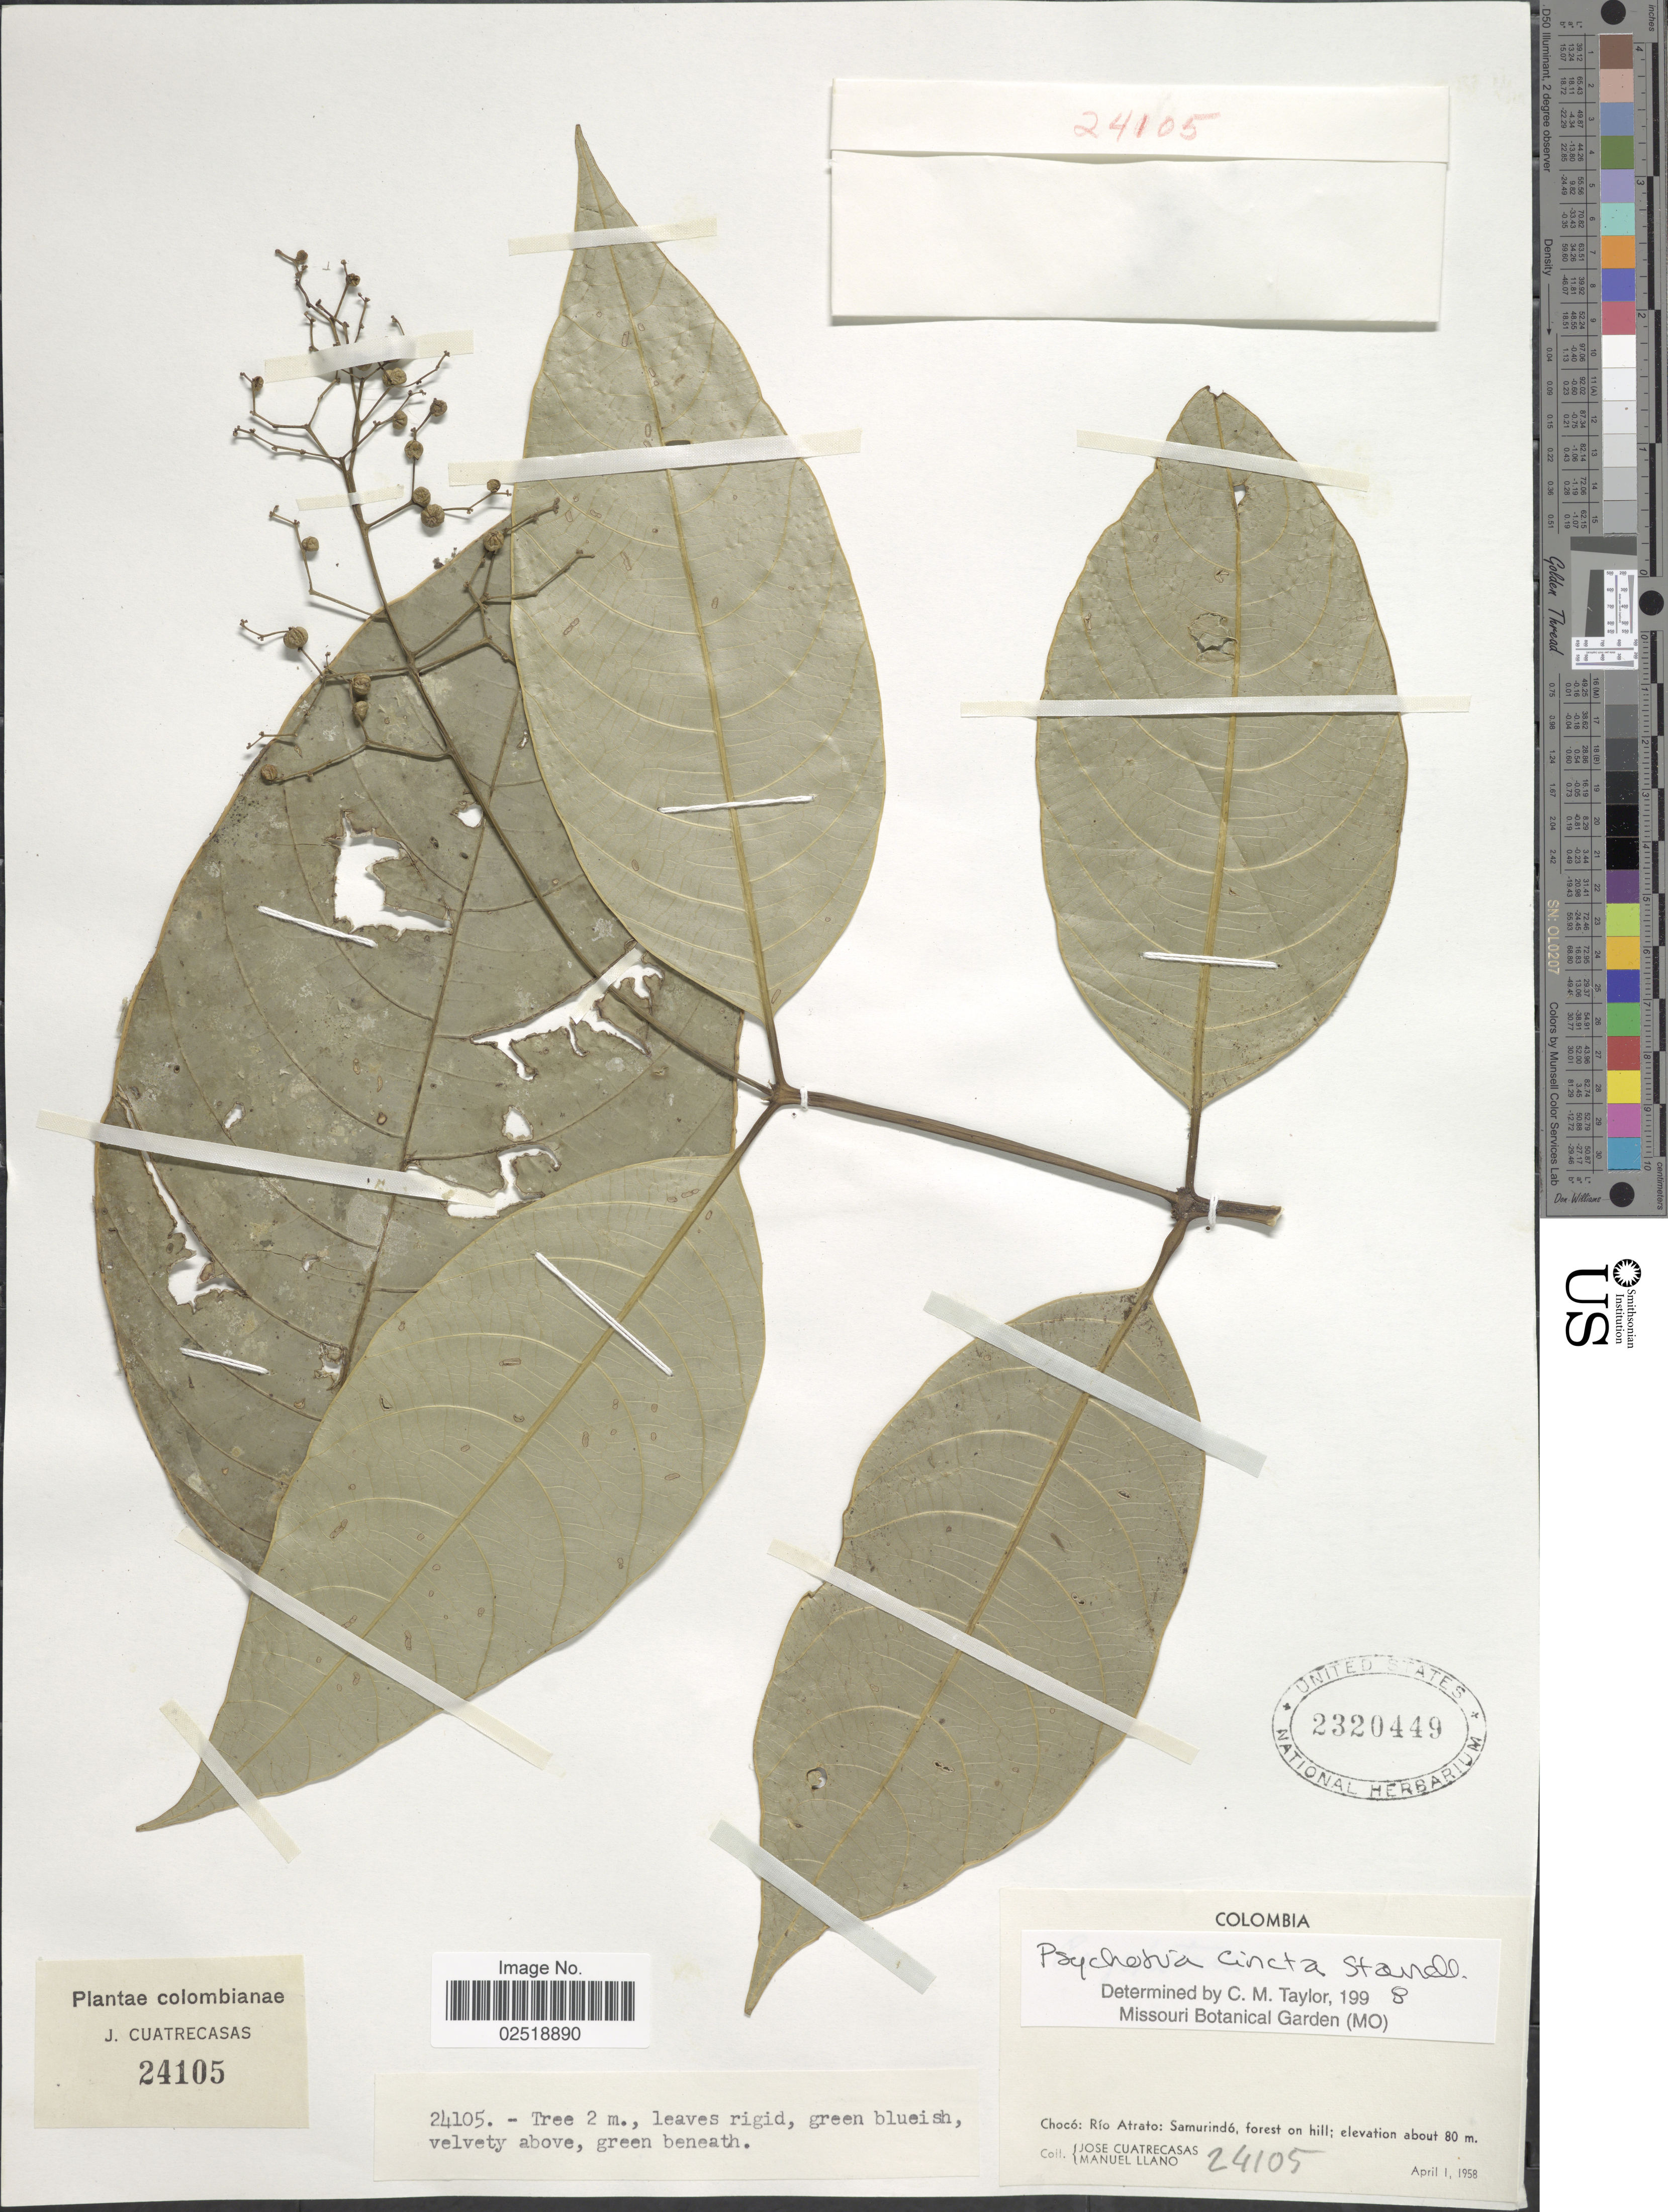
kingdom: Plantae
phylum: Tracheophyta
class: Magnoliopsida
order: Gentianales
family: Rubiaceae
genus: Psychotria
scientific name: Psychotria cincta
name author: Standl.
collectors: J. Cuatrecasas & M. Llano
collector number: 24105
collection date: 1958-04-01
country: Colombia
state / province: Chocó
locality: Río Atrato: Samurindó, forest on hill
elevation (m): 80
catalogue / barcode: US 2320449